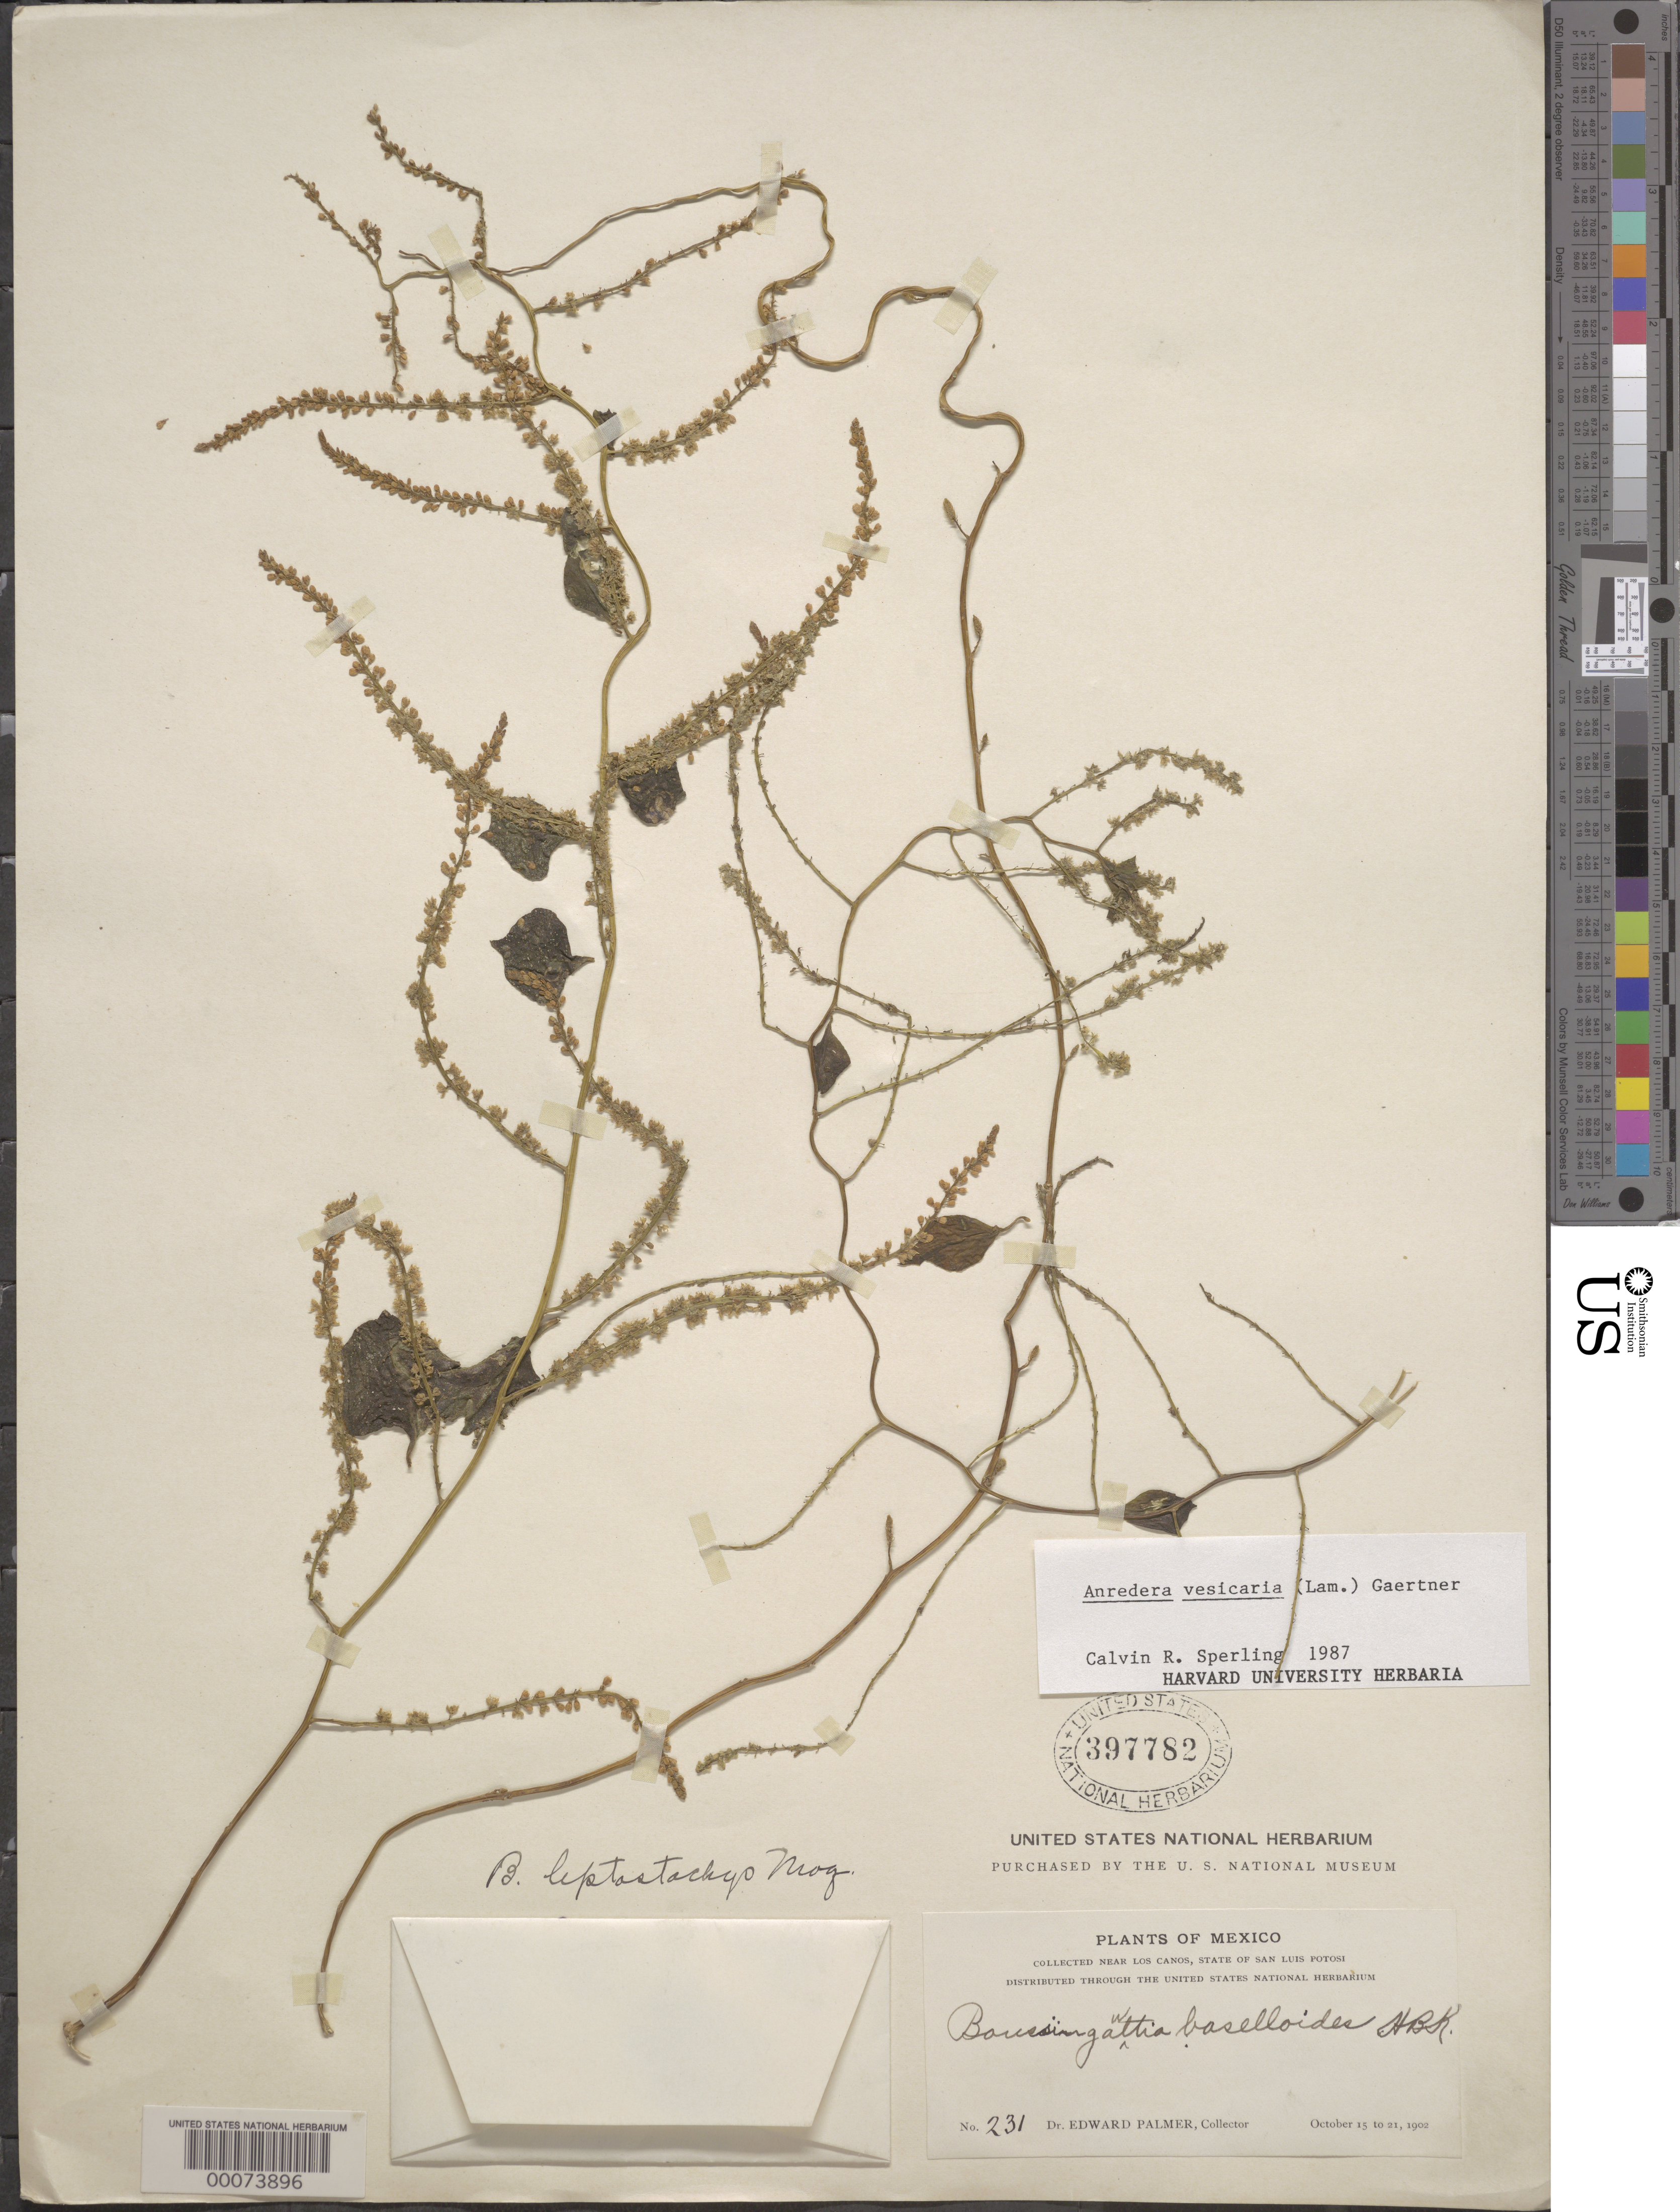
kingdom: Plantae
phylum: Tracheophyta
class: Magnoliopsida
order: Caryophyllales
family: Basellaceae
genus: Anredera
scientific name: Anredera vesicaria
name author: (Lam.) C.F. Gaertn.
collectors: E. Palmer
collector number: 231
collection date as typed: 15 Oct 1902 to 21 Oct 1902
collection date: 1902-10-15/1902-10-21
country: Mexico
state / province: San Luis Potosí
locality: Near los canos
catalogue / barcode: US 397782